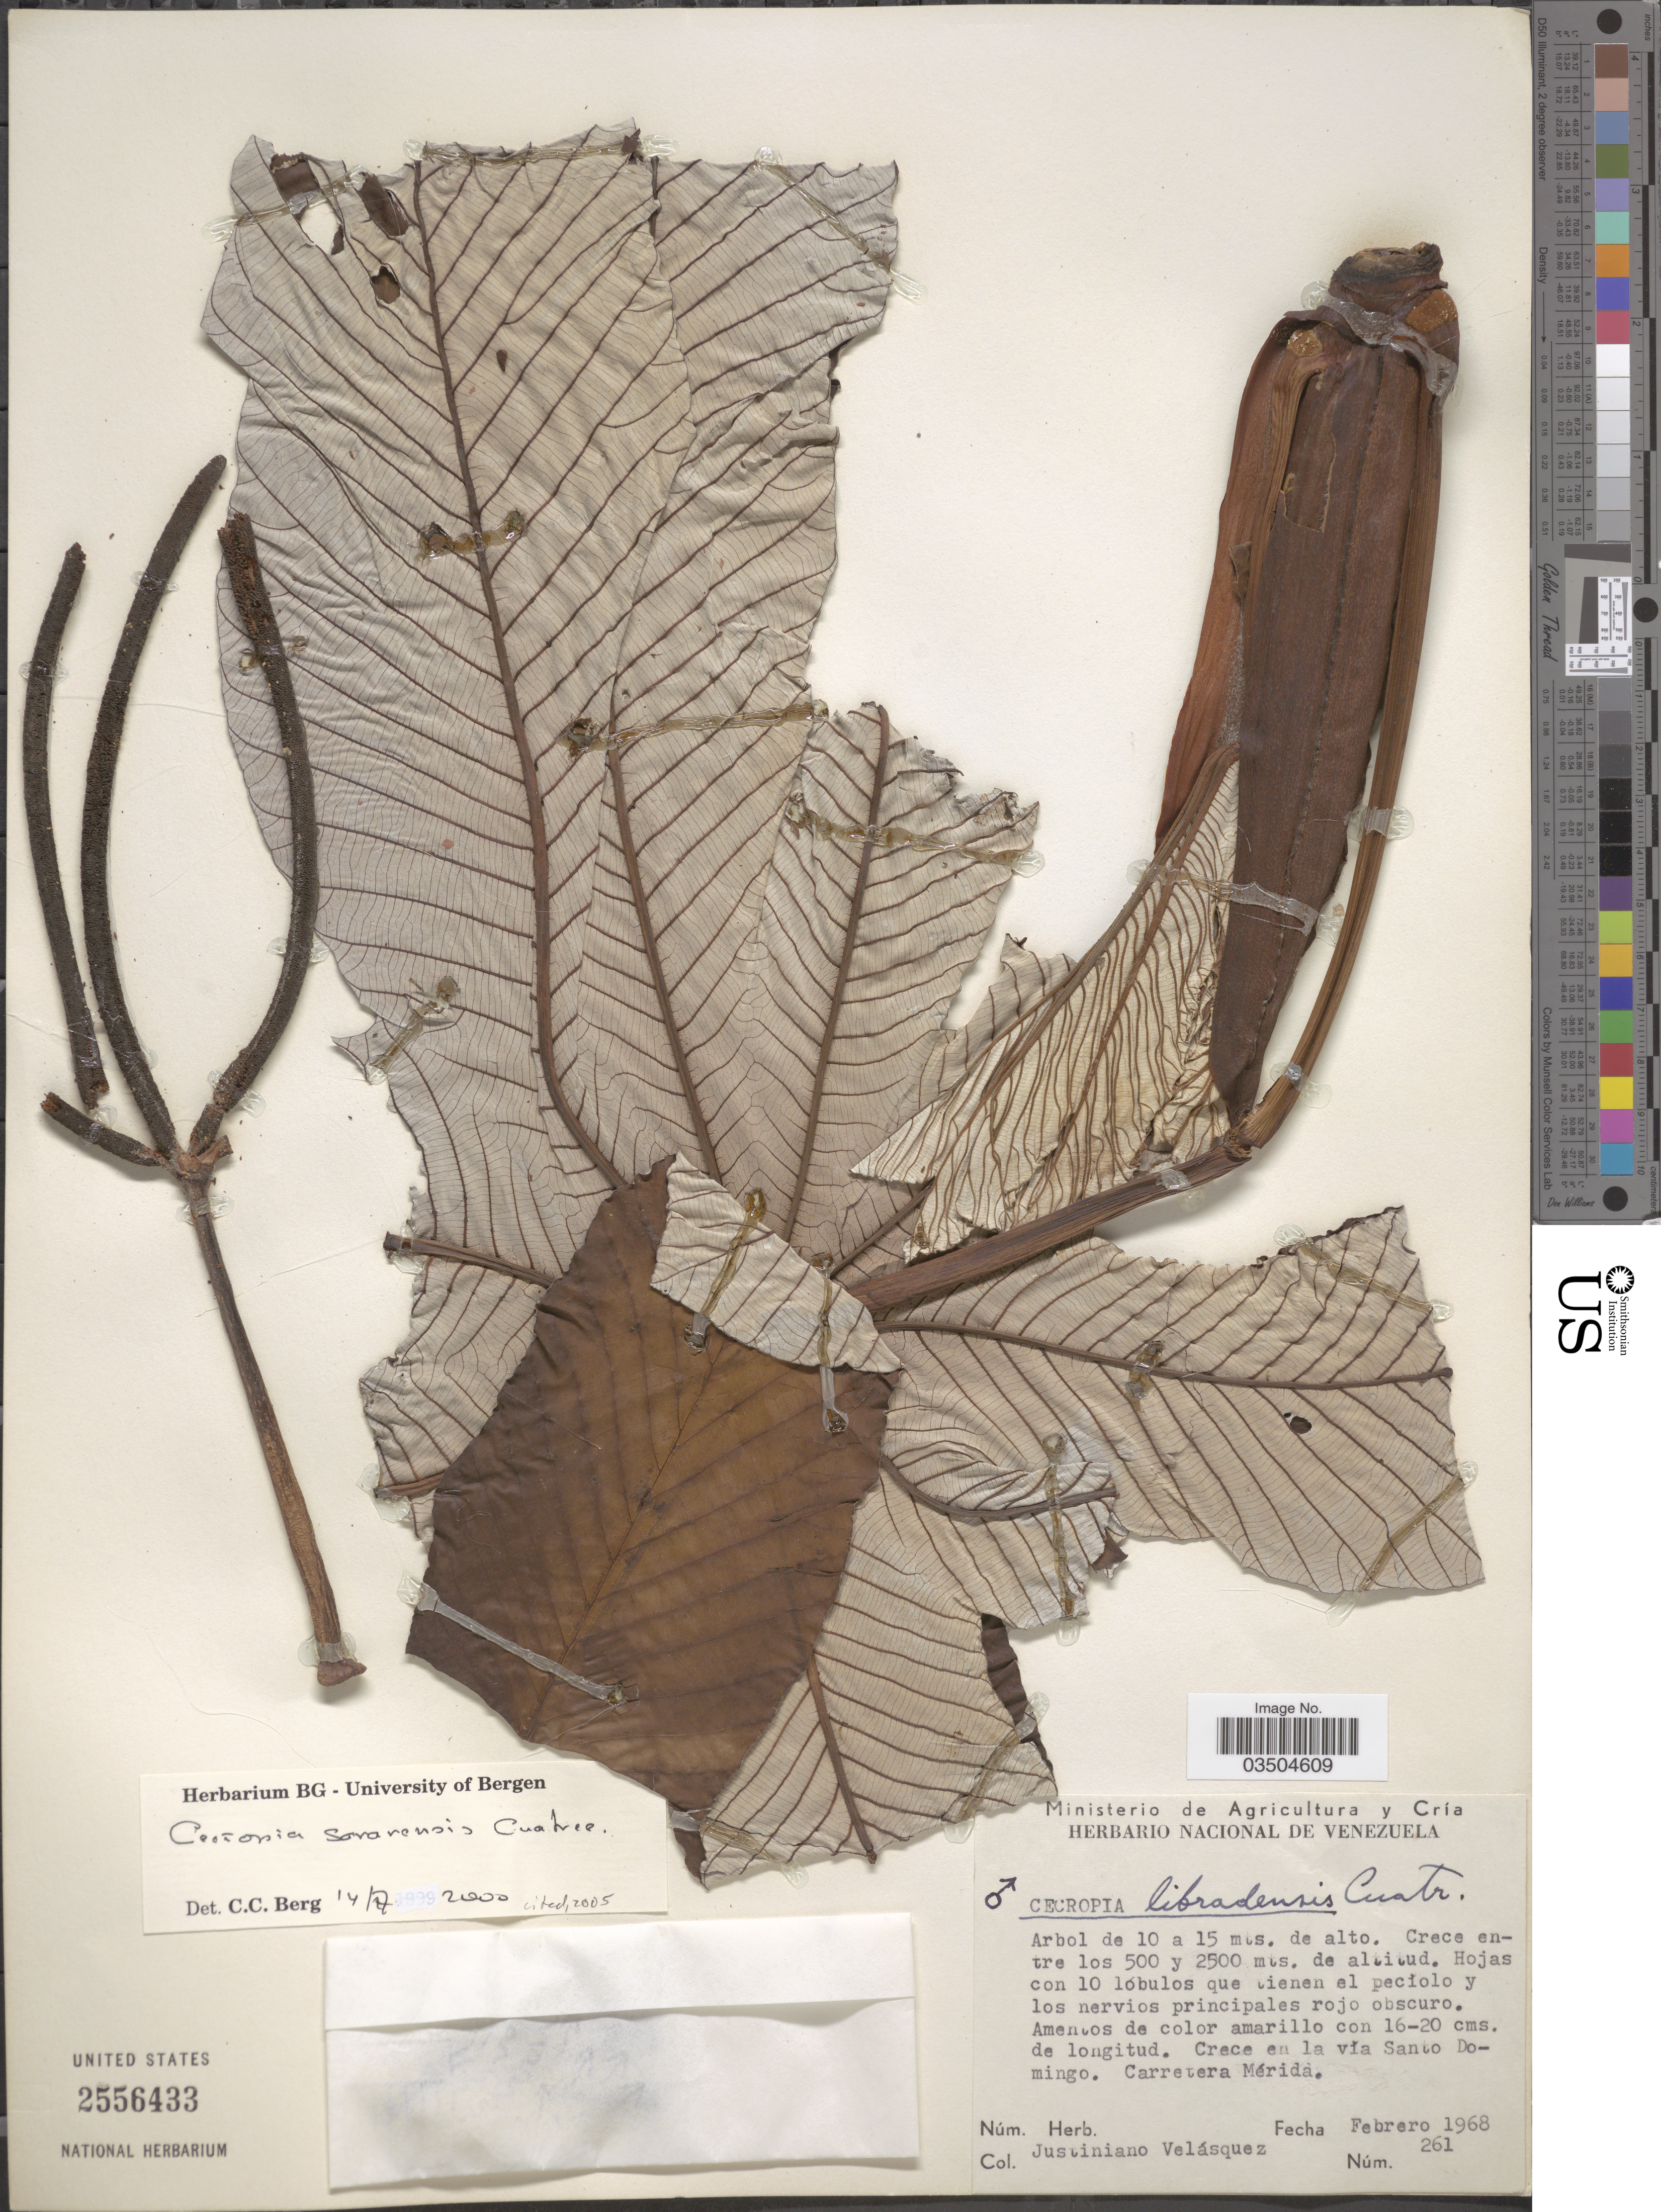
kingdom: Plantae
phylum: Tracheophyta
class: Magnoliopsida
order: Rosales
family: Urticaceae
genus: Cecropia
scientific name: Cecropia sararensis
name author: Cuatrec.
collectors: J. Velasquez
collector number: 261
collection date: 1968-02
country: Venezuela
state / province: Merida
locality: Crece en la via Santo Domingo. Carretera Mérida.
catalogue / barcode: US 2556433